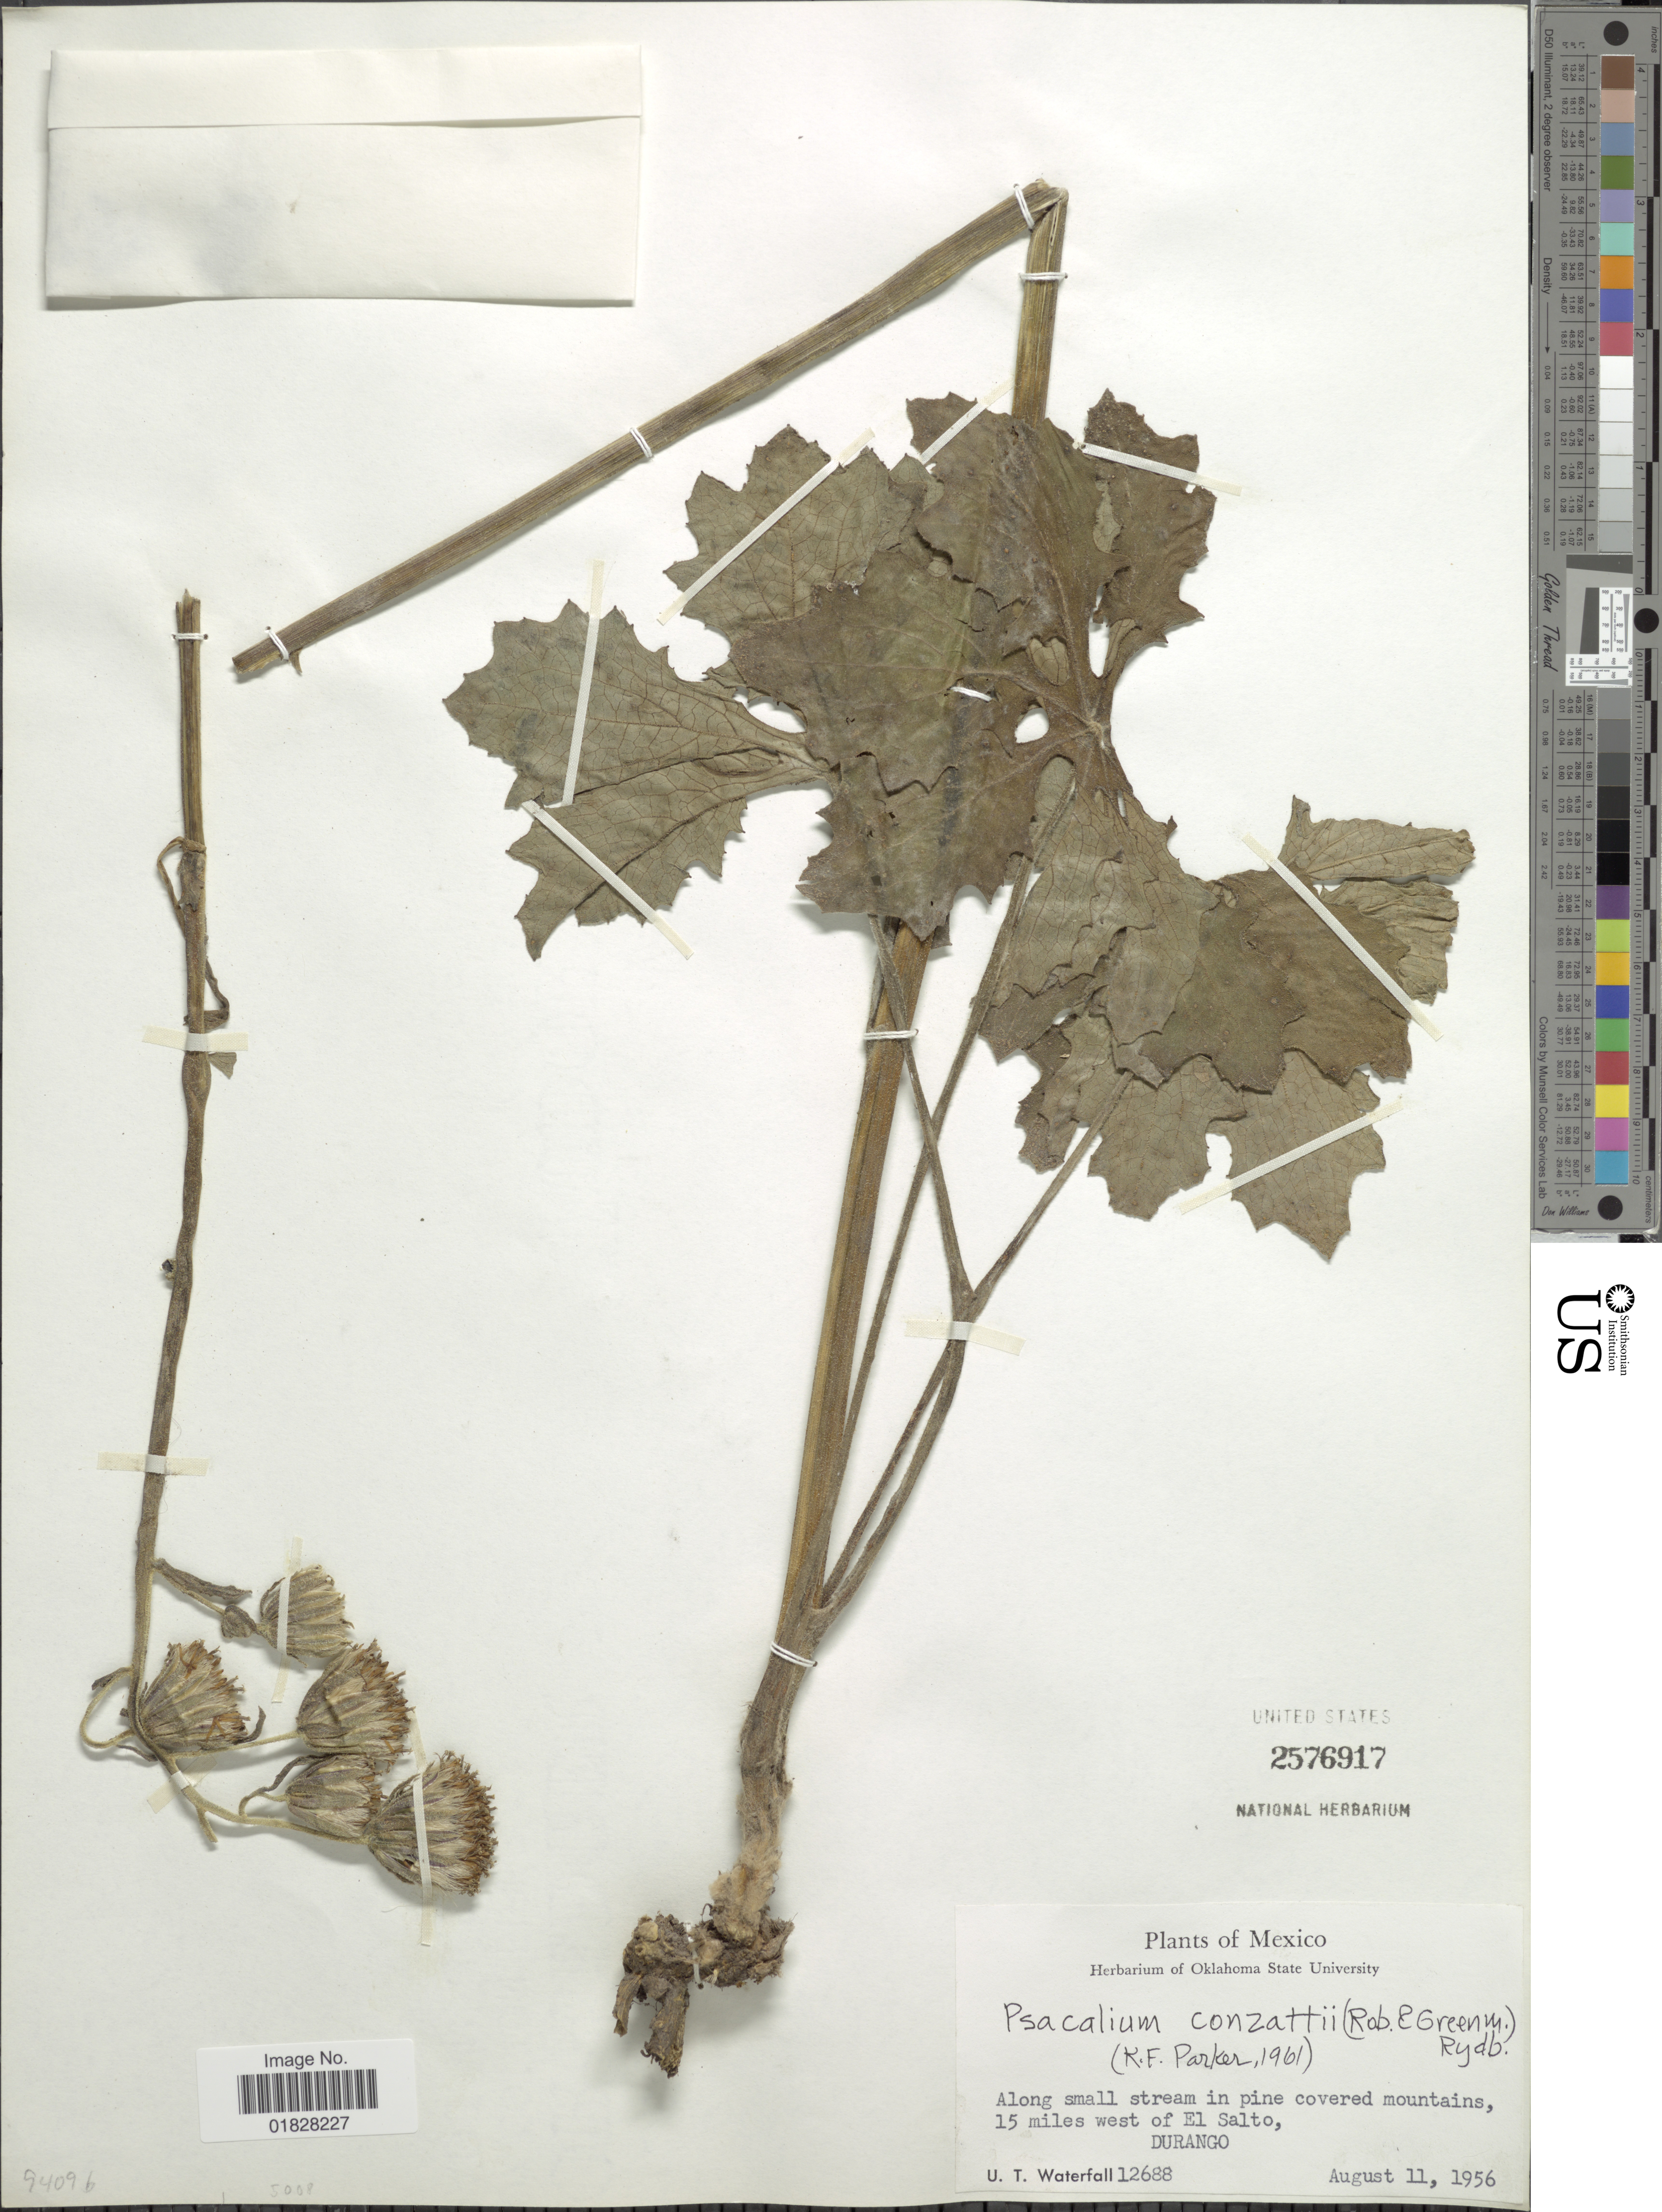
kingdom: Plantae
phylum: Tracheophyta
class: Magnoliopsida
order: Asterales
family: Asteraceae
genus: Psacalium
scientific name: Psacalium conzattii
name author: (B.L. Rob. & Greenm.) Rydb.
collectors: U. T. Waterfall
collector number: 12688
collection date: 1956-08-11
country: Mexico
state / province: Durango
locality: Along small stream in pine covered mountains, 15 miles west of El Salto, Durango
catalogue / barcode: US 2576917